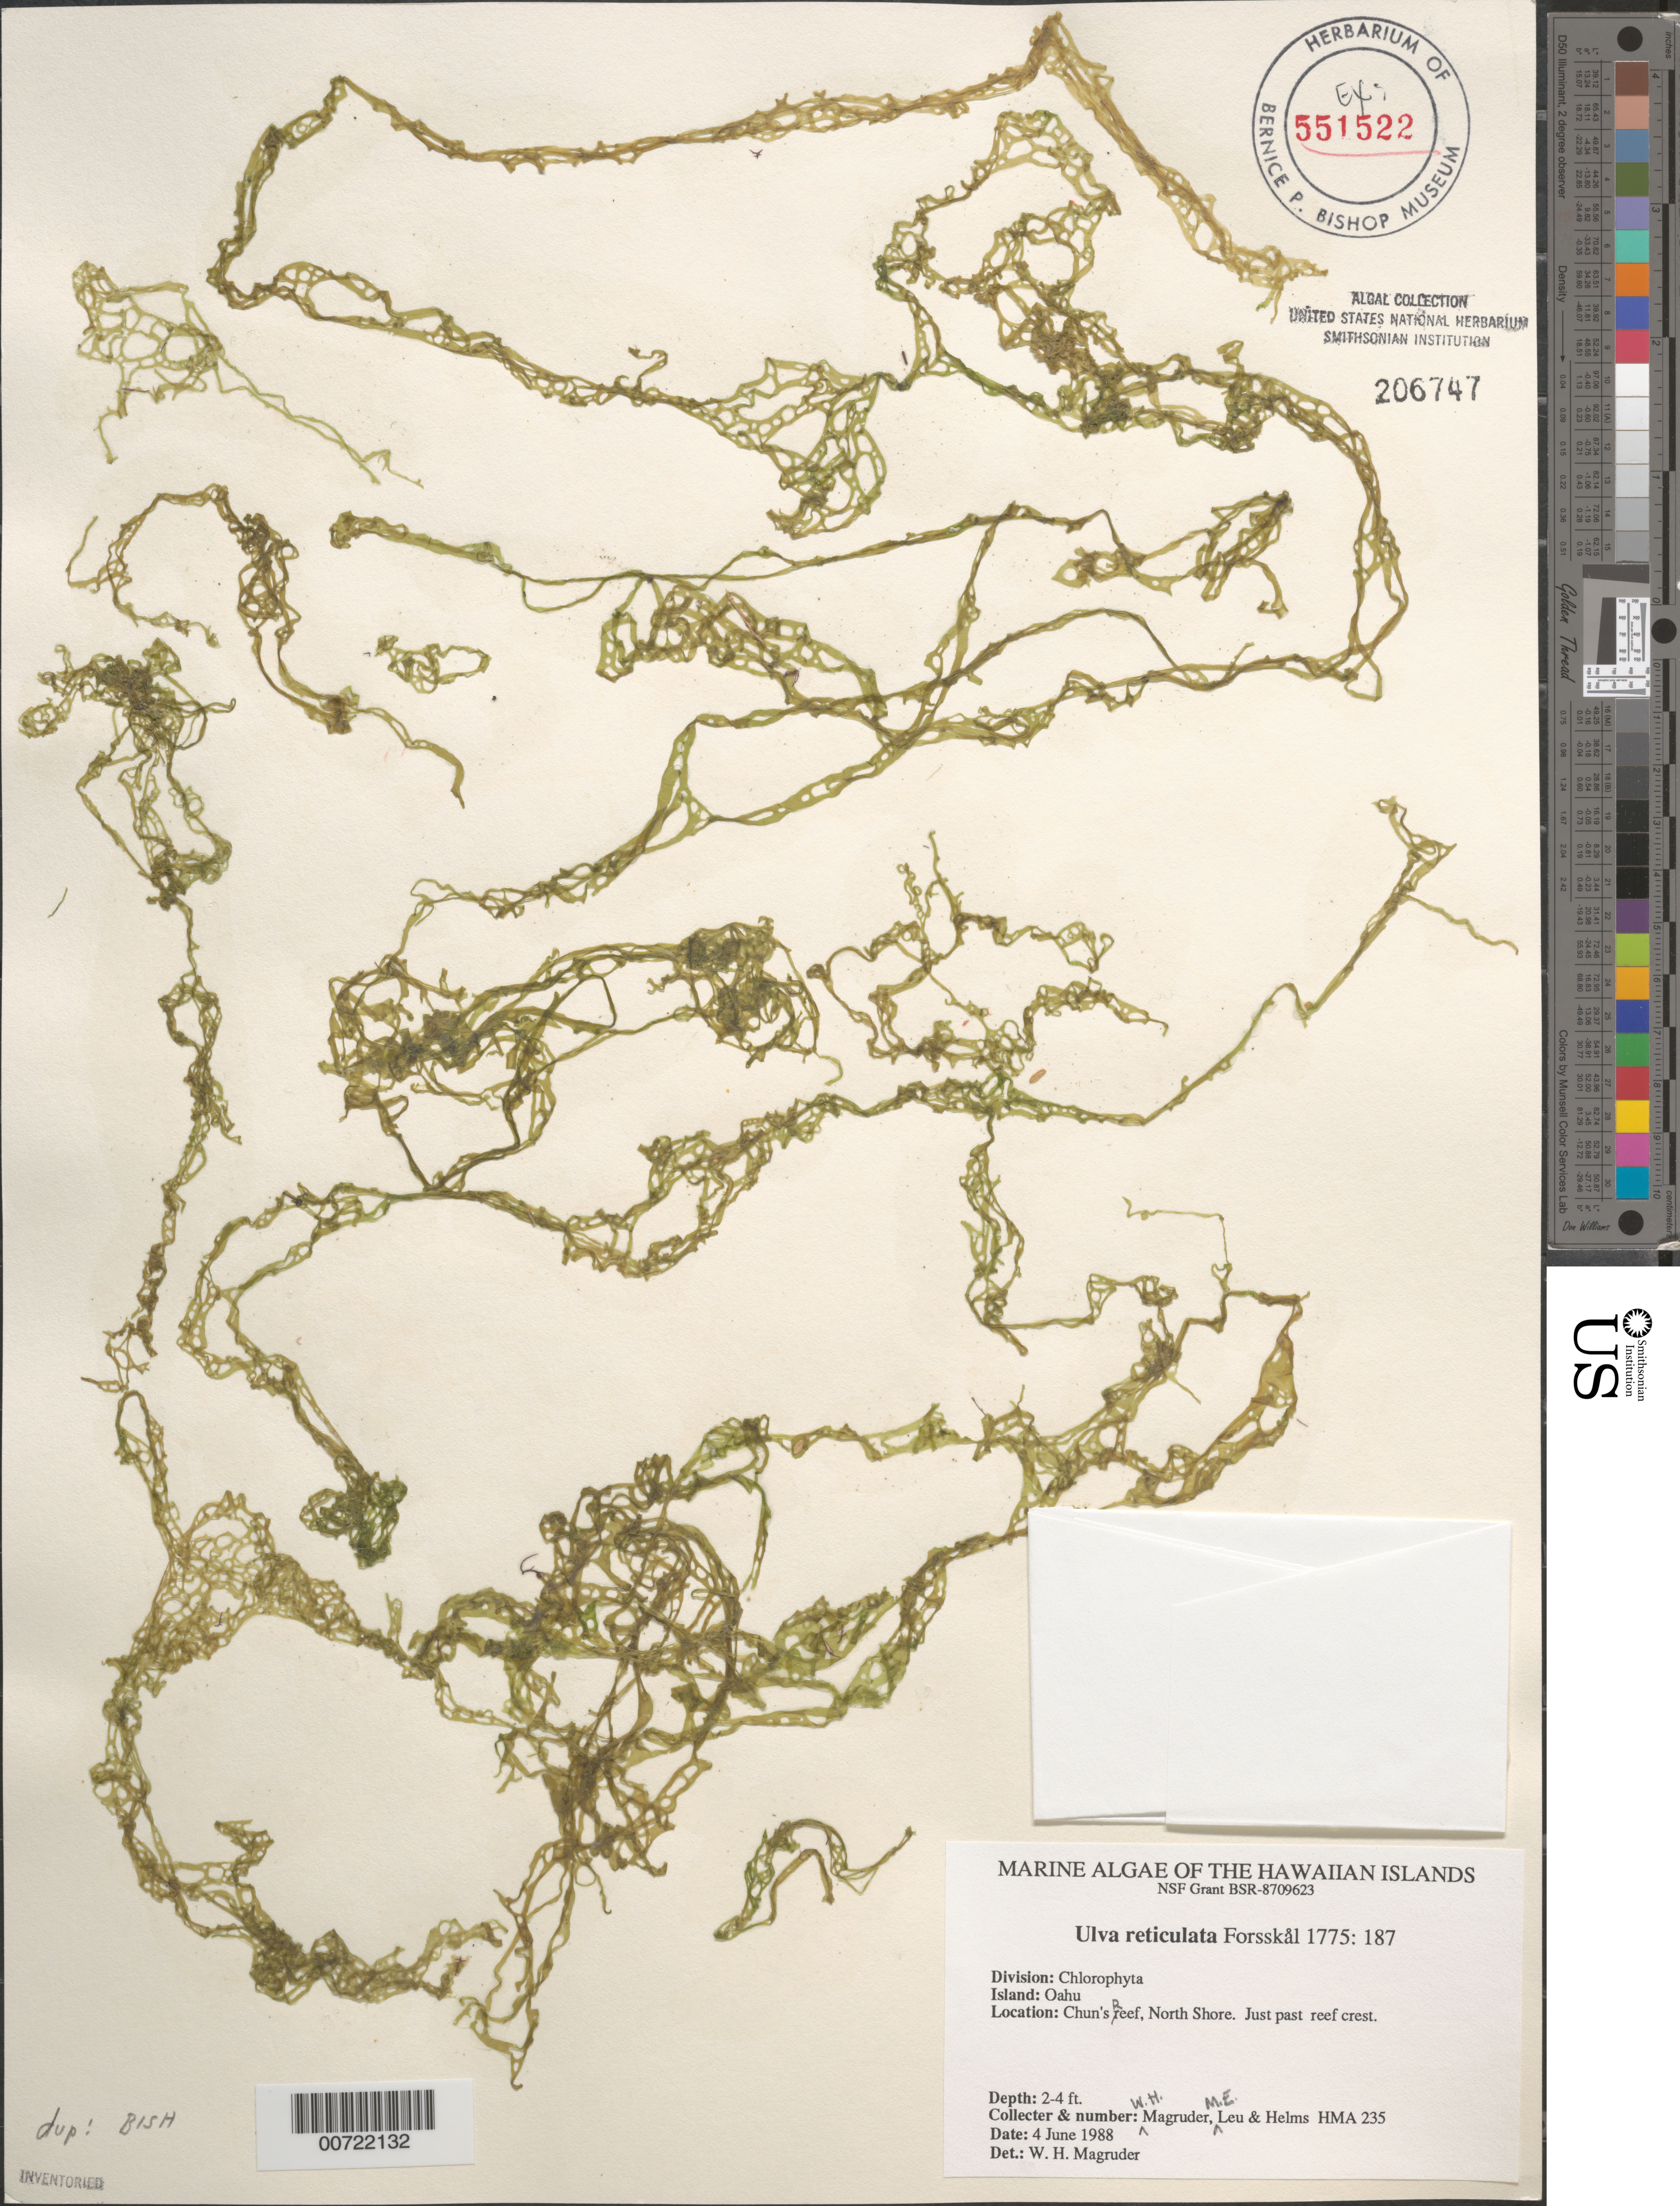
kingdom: Plantae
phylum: Chlorophyta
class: Ulvophyceae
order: Ulvales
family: Ulvaceae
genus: Ulva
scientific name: Ulva reticulata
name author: Forssk.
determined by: Magruder, W. H.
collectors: W. Magruder, M. Leu & Helms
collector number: HMA 235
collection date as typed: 04 Jun 1988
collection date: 1988-06-04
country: United States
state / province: Hawaii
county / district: Honolulu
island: Oahu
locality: Chun's Reef, North Shore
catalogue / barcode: US 206747